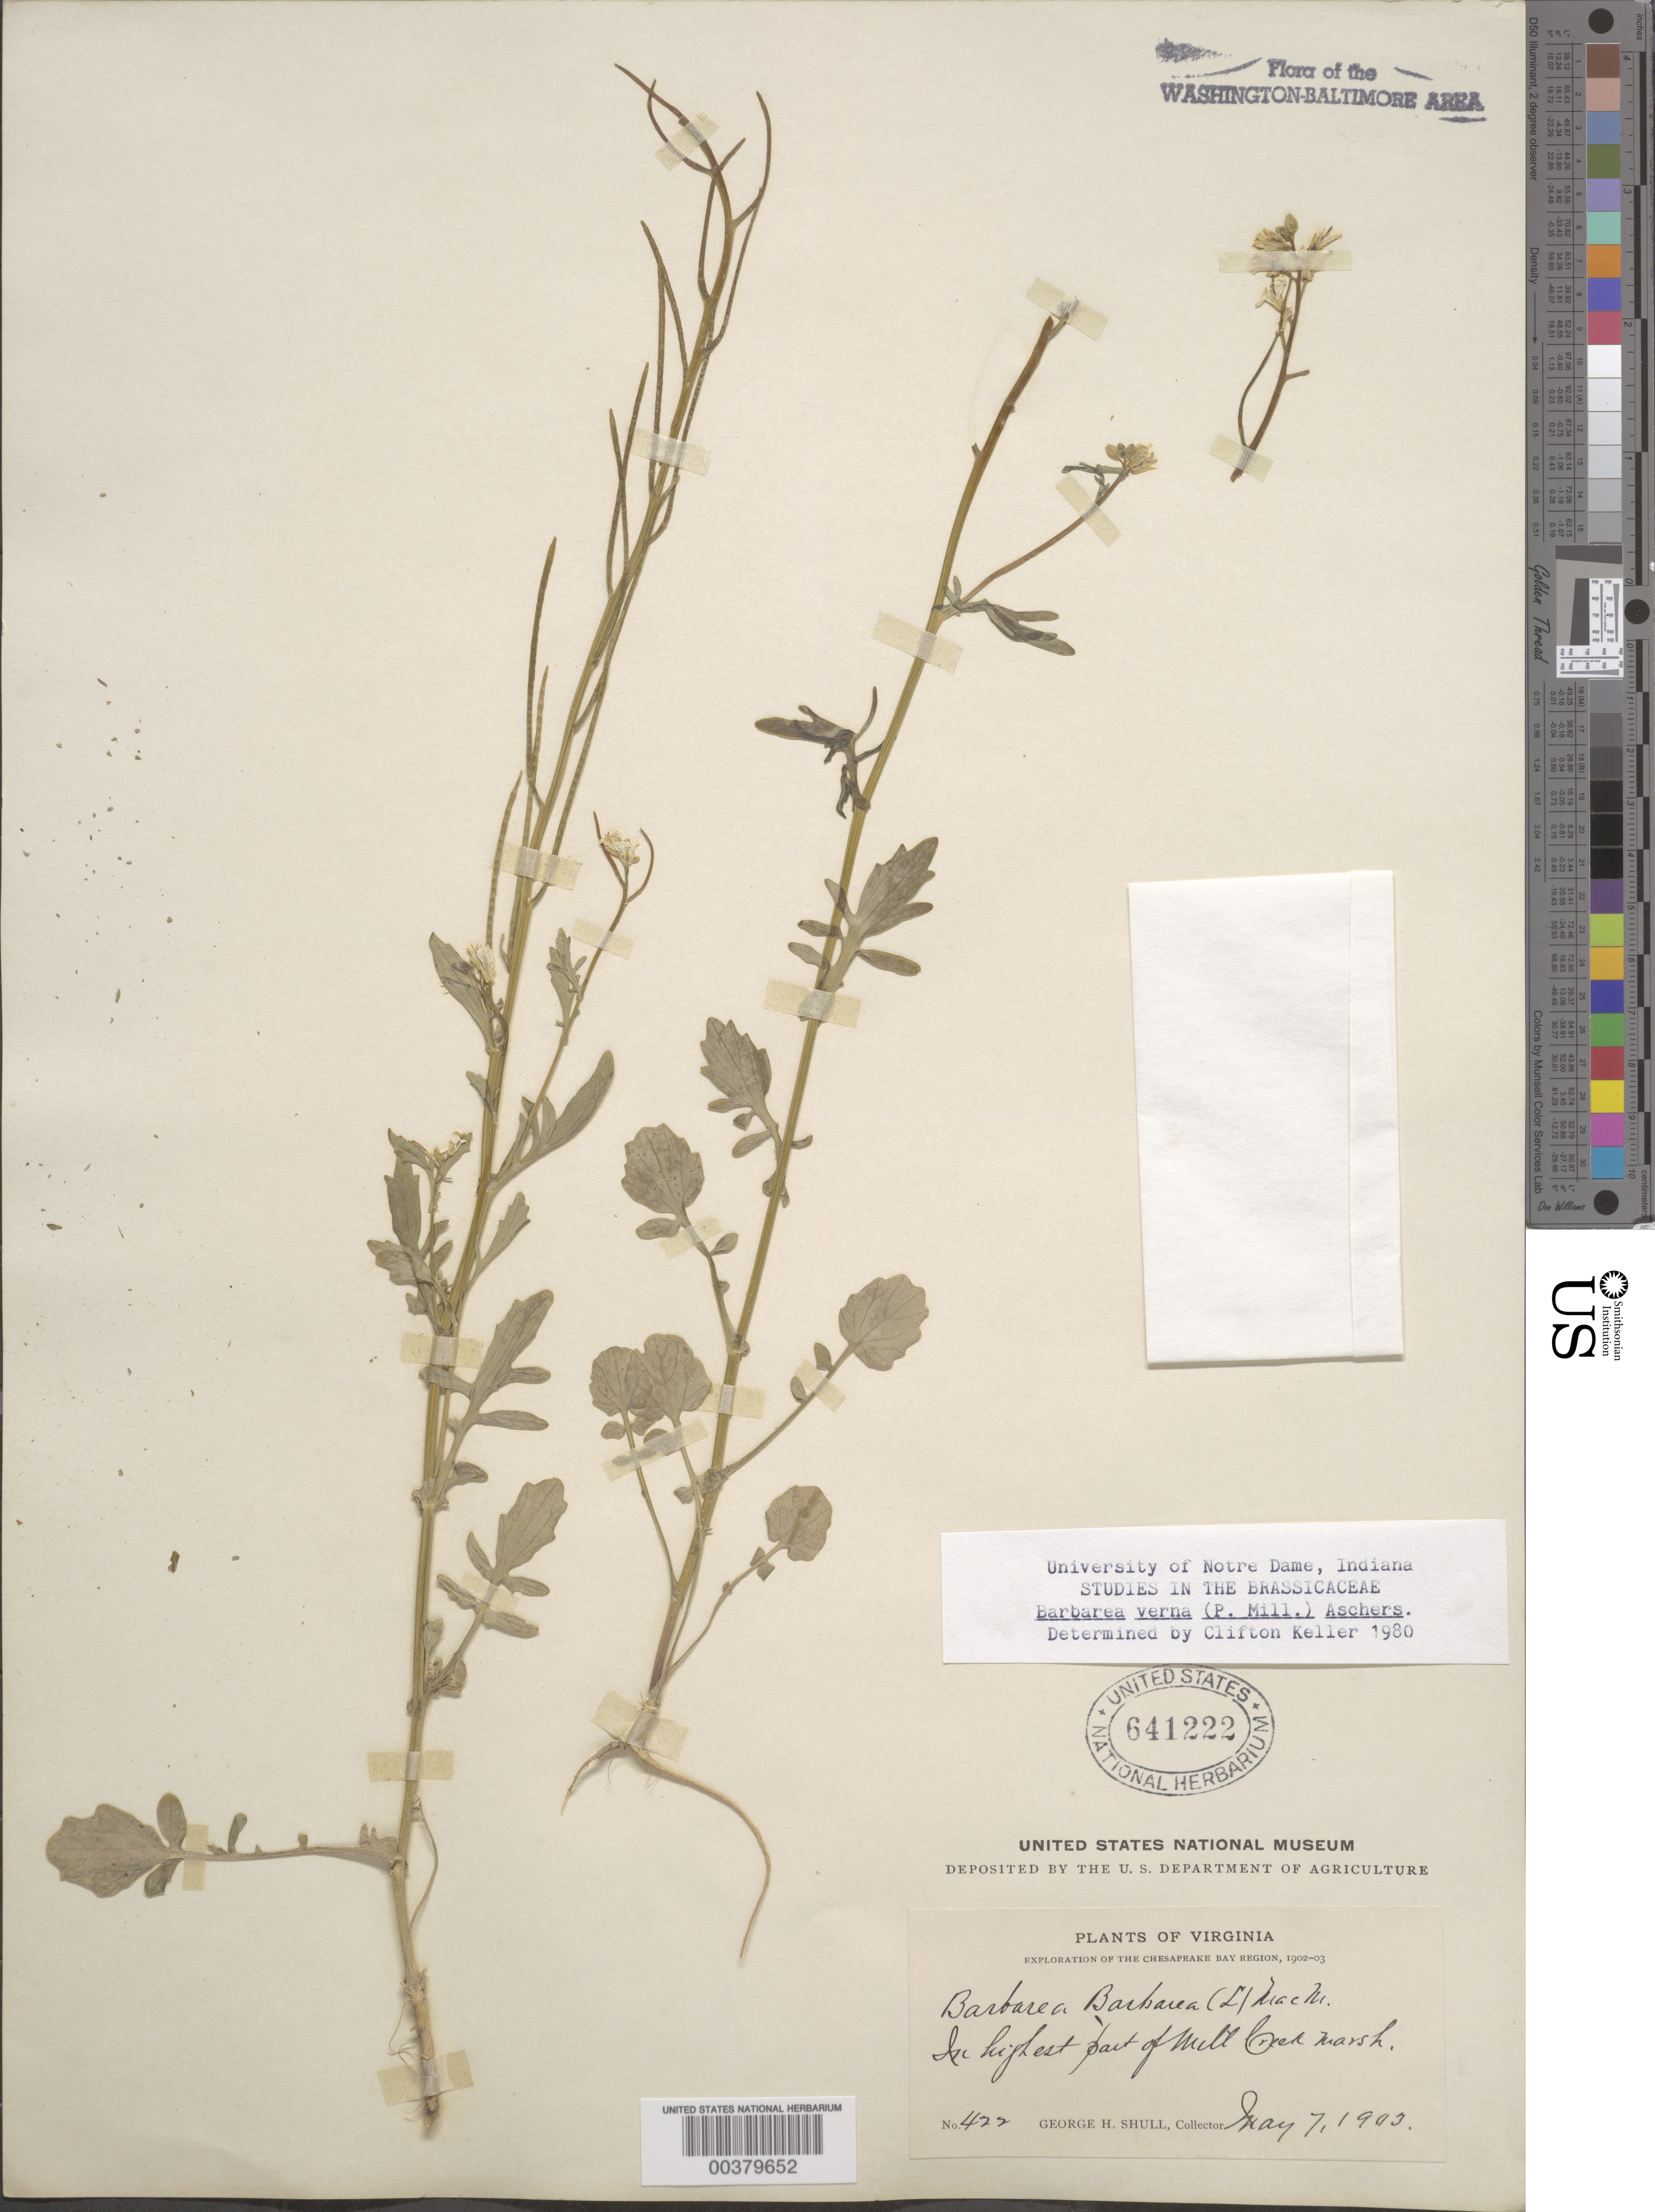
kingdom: Plantae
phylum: Tracheophyta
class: Magnoliopsida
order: Brassicales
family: Brassicaceae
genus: Barbarea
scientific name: Barbarea verna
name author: (Mill.) Asch.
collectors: G. H. Shull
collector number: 422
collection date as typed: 07 May 1903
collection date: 1903-05-07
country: United States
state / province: Virginia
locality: Mill Creek Marsh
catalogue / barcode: US 641222